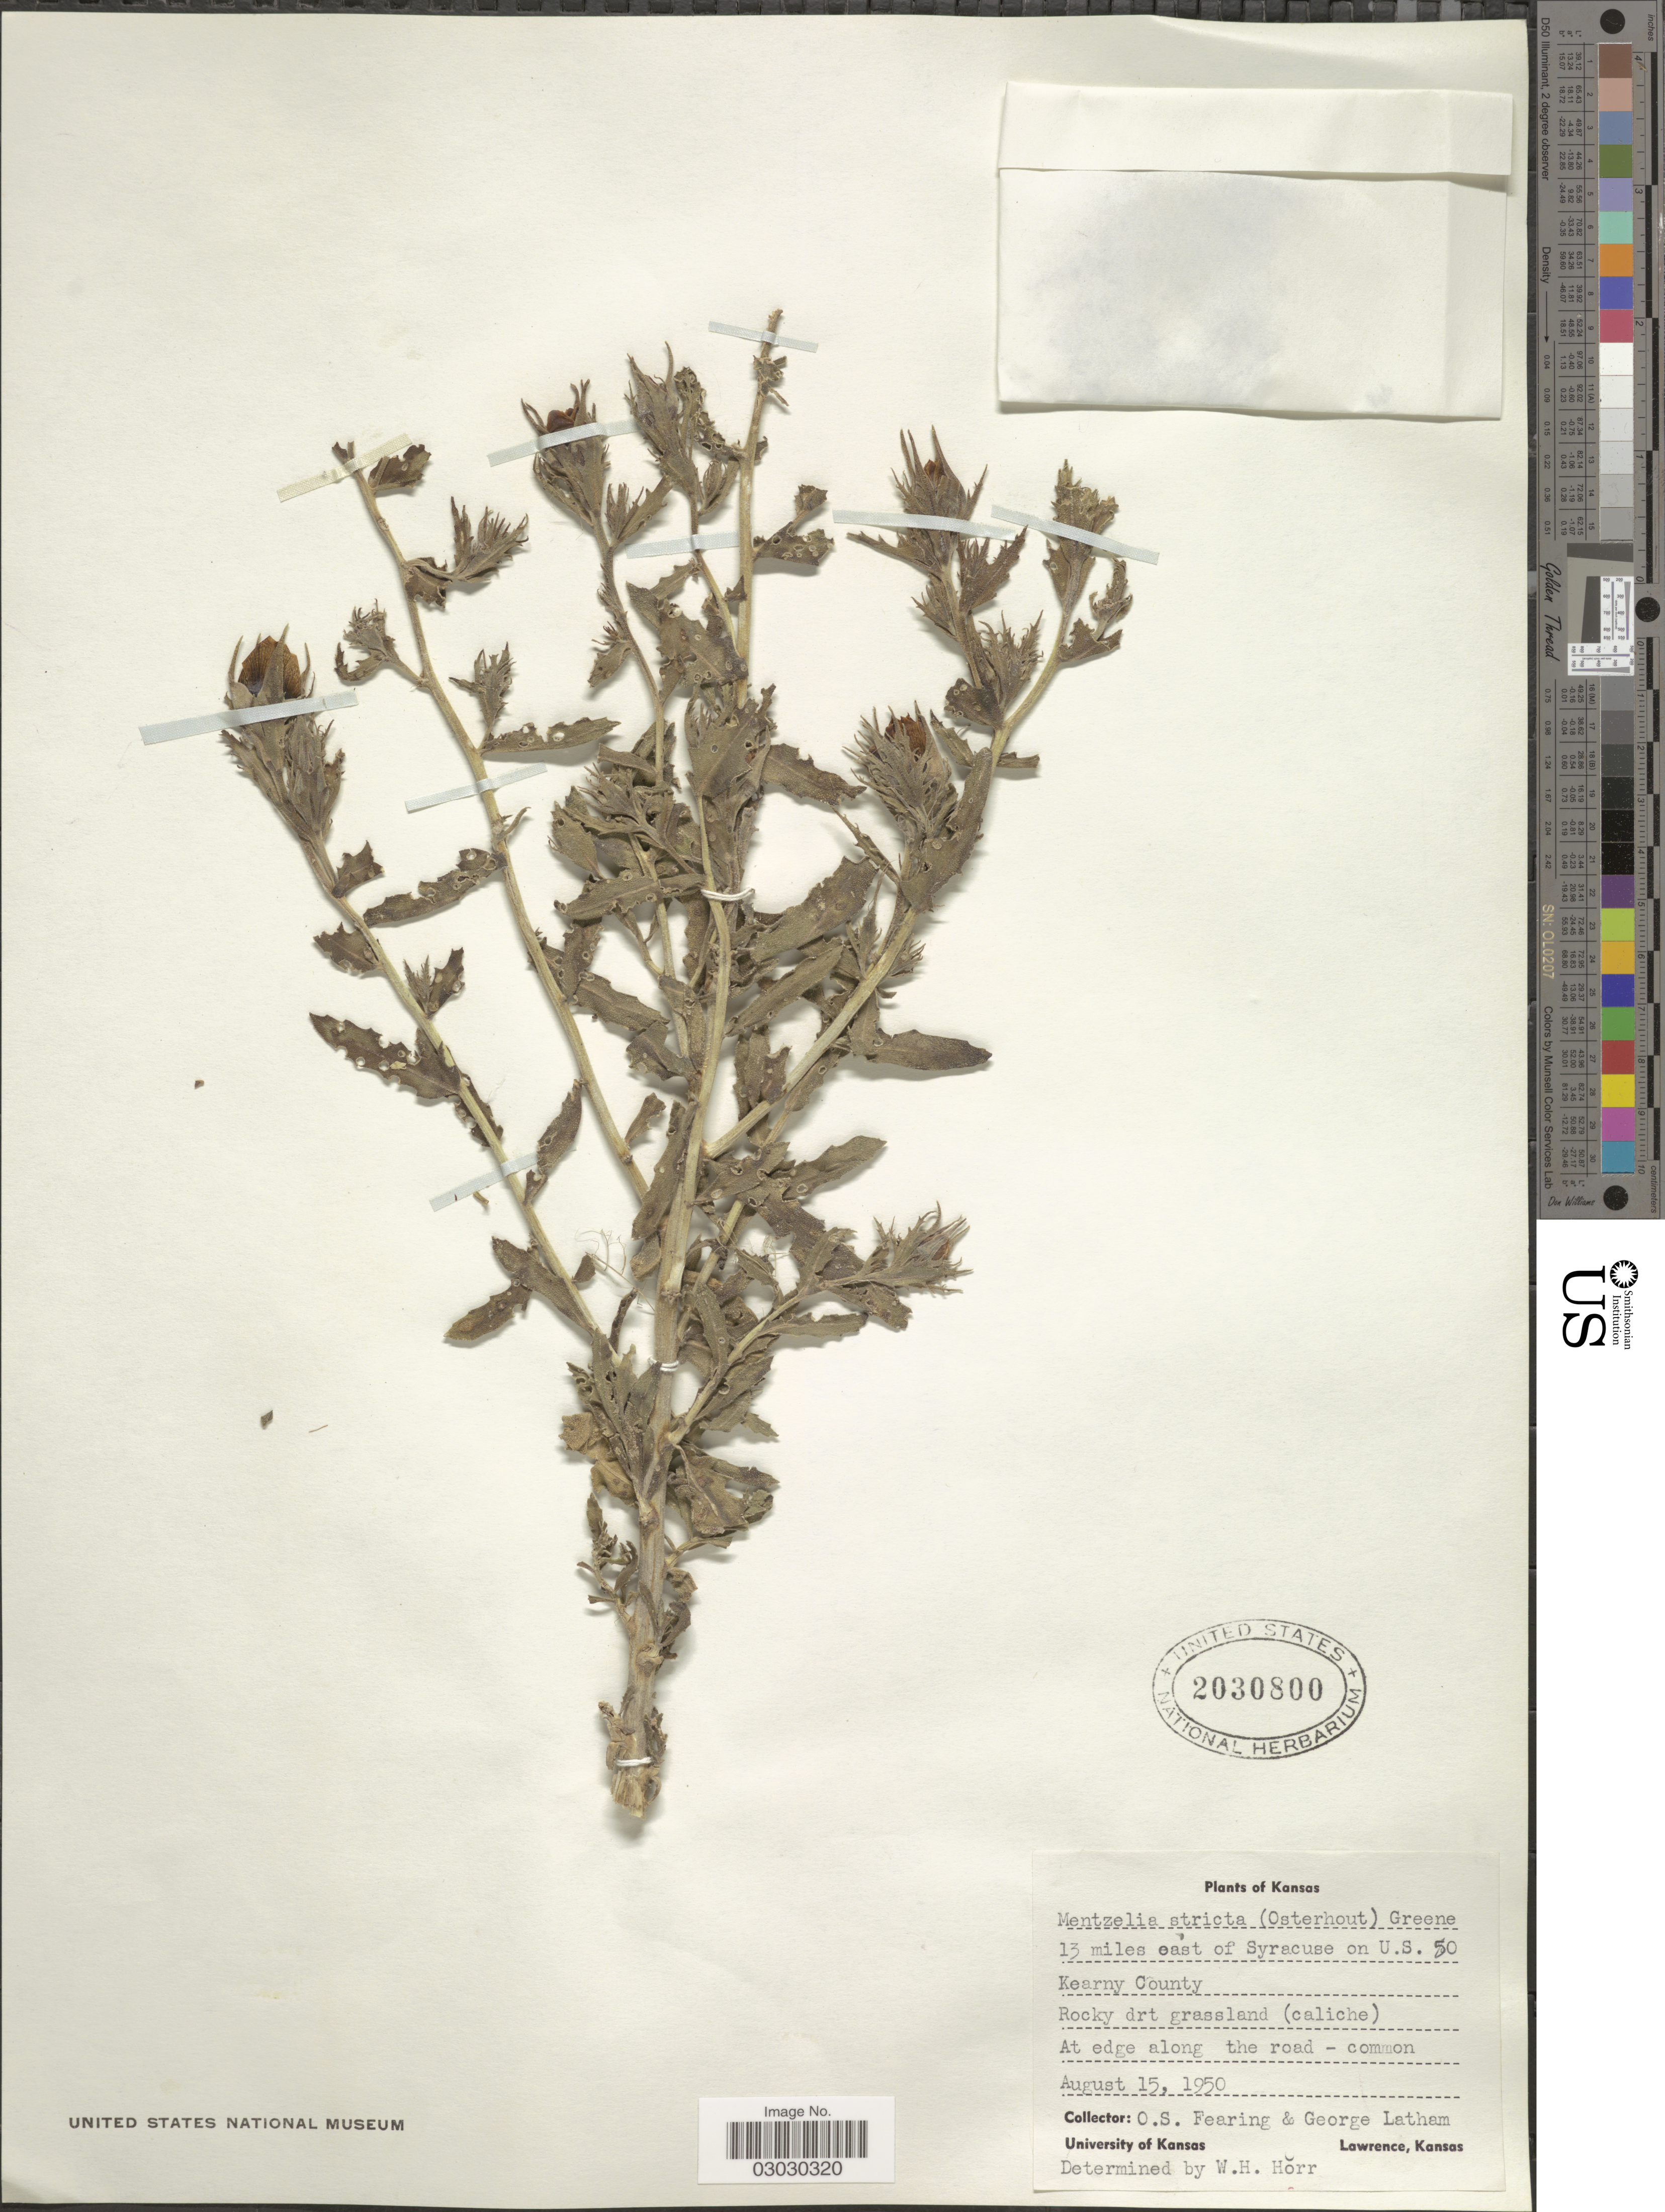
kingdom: Plantae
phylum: Tracheophyta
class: Magnoliopsida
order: Cornales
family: Loasaceae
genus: Mentzelia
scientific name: Mentzelia stricta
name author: (Osterh.) Stevens ex Jeffs & Little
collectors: O. S. Fearing & G. Latham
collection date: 1950-08-15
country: United States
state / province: Kansas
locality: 13 miles east of Syracuse on U.S. 50, Kearny County.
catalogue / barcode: US 2030800